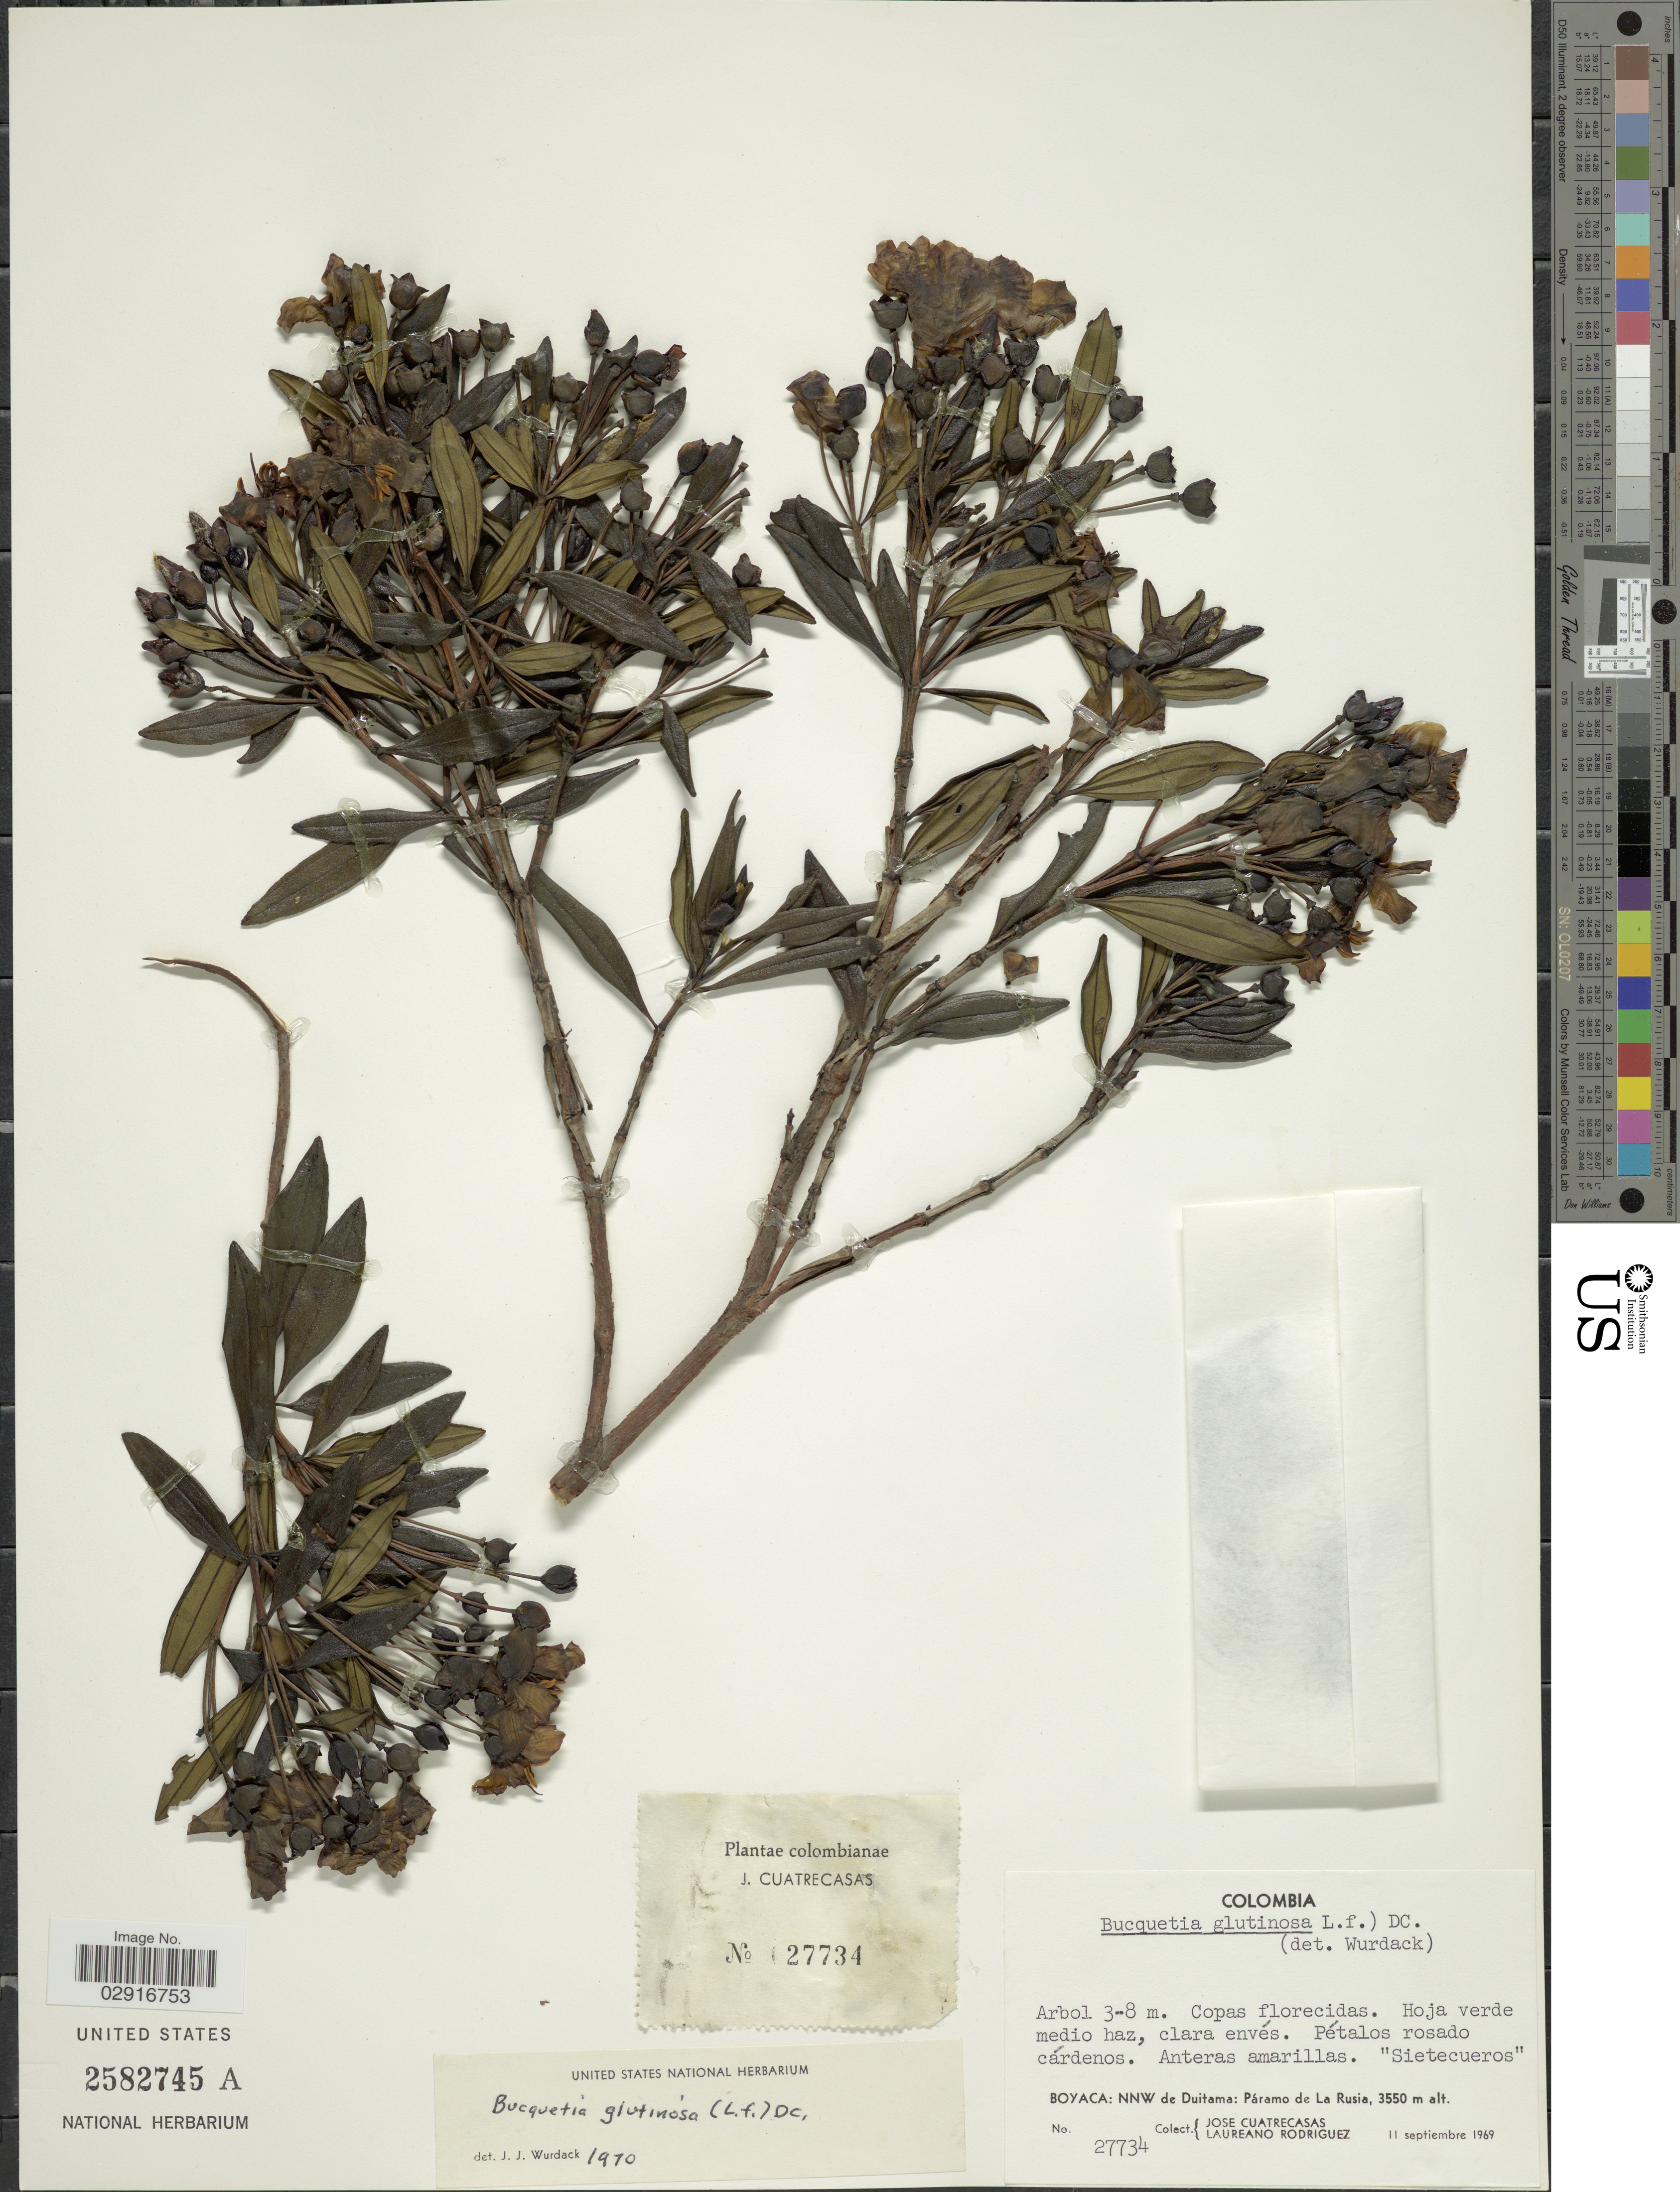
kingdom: Plantae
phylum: Tracheophyta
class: Magnoliopsida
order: Myrtales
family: Melastomataceae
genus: Bucquetia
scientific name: Bucquetia glutinosa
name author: DC.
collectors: J. Cuatrecasas & L. Rodriguez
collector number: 27734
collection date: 1969-09-11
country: Colombia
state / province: Boyacá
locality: NNW de Duitama: Páramo de La Rusia.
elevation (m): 3550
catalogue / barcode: US 2582745A